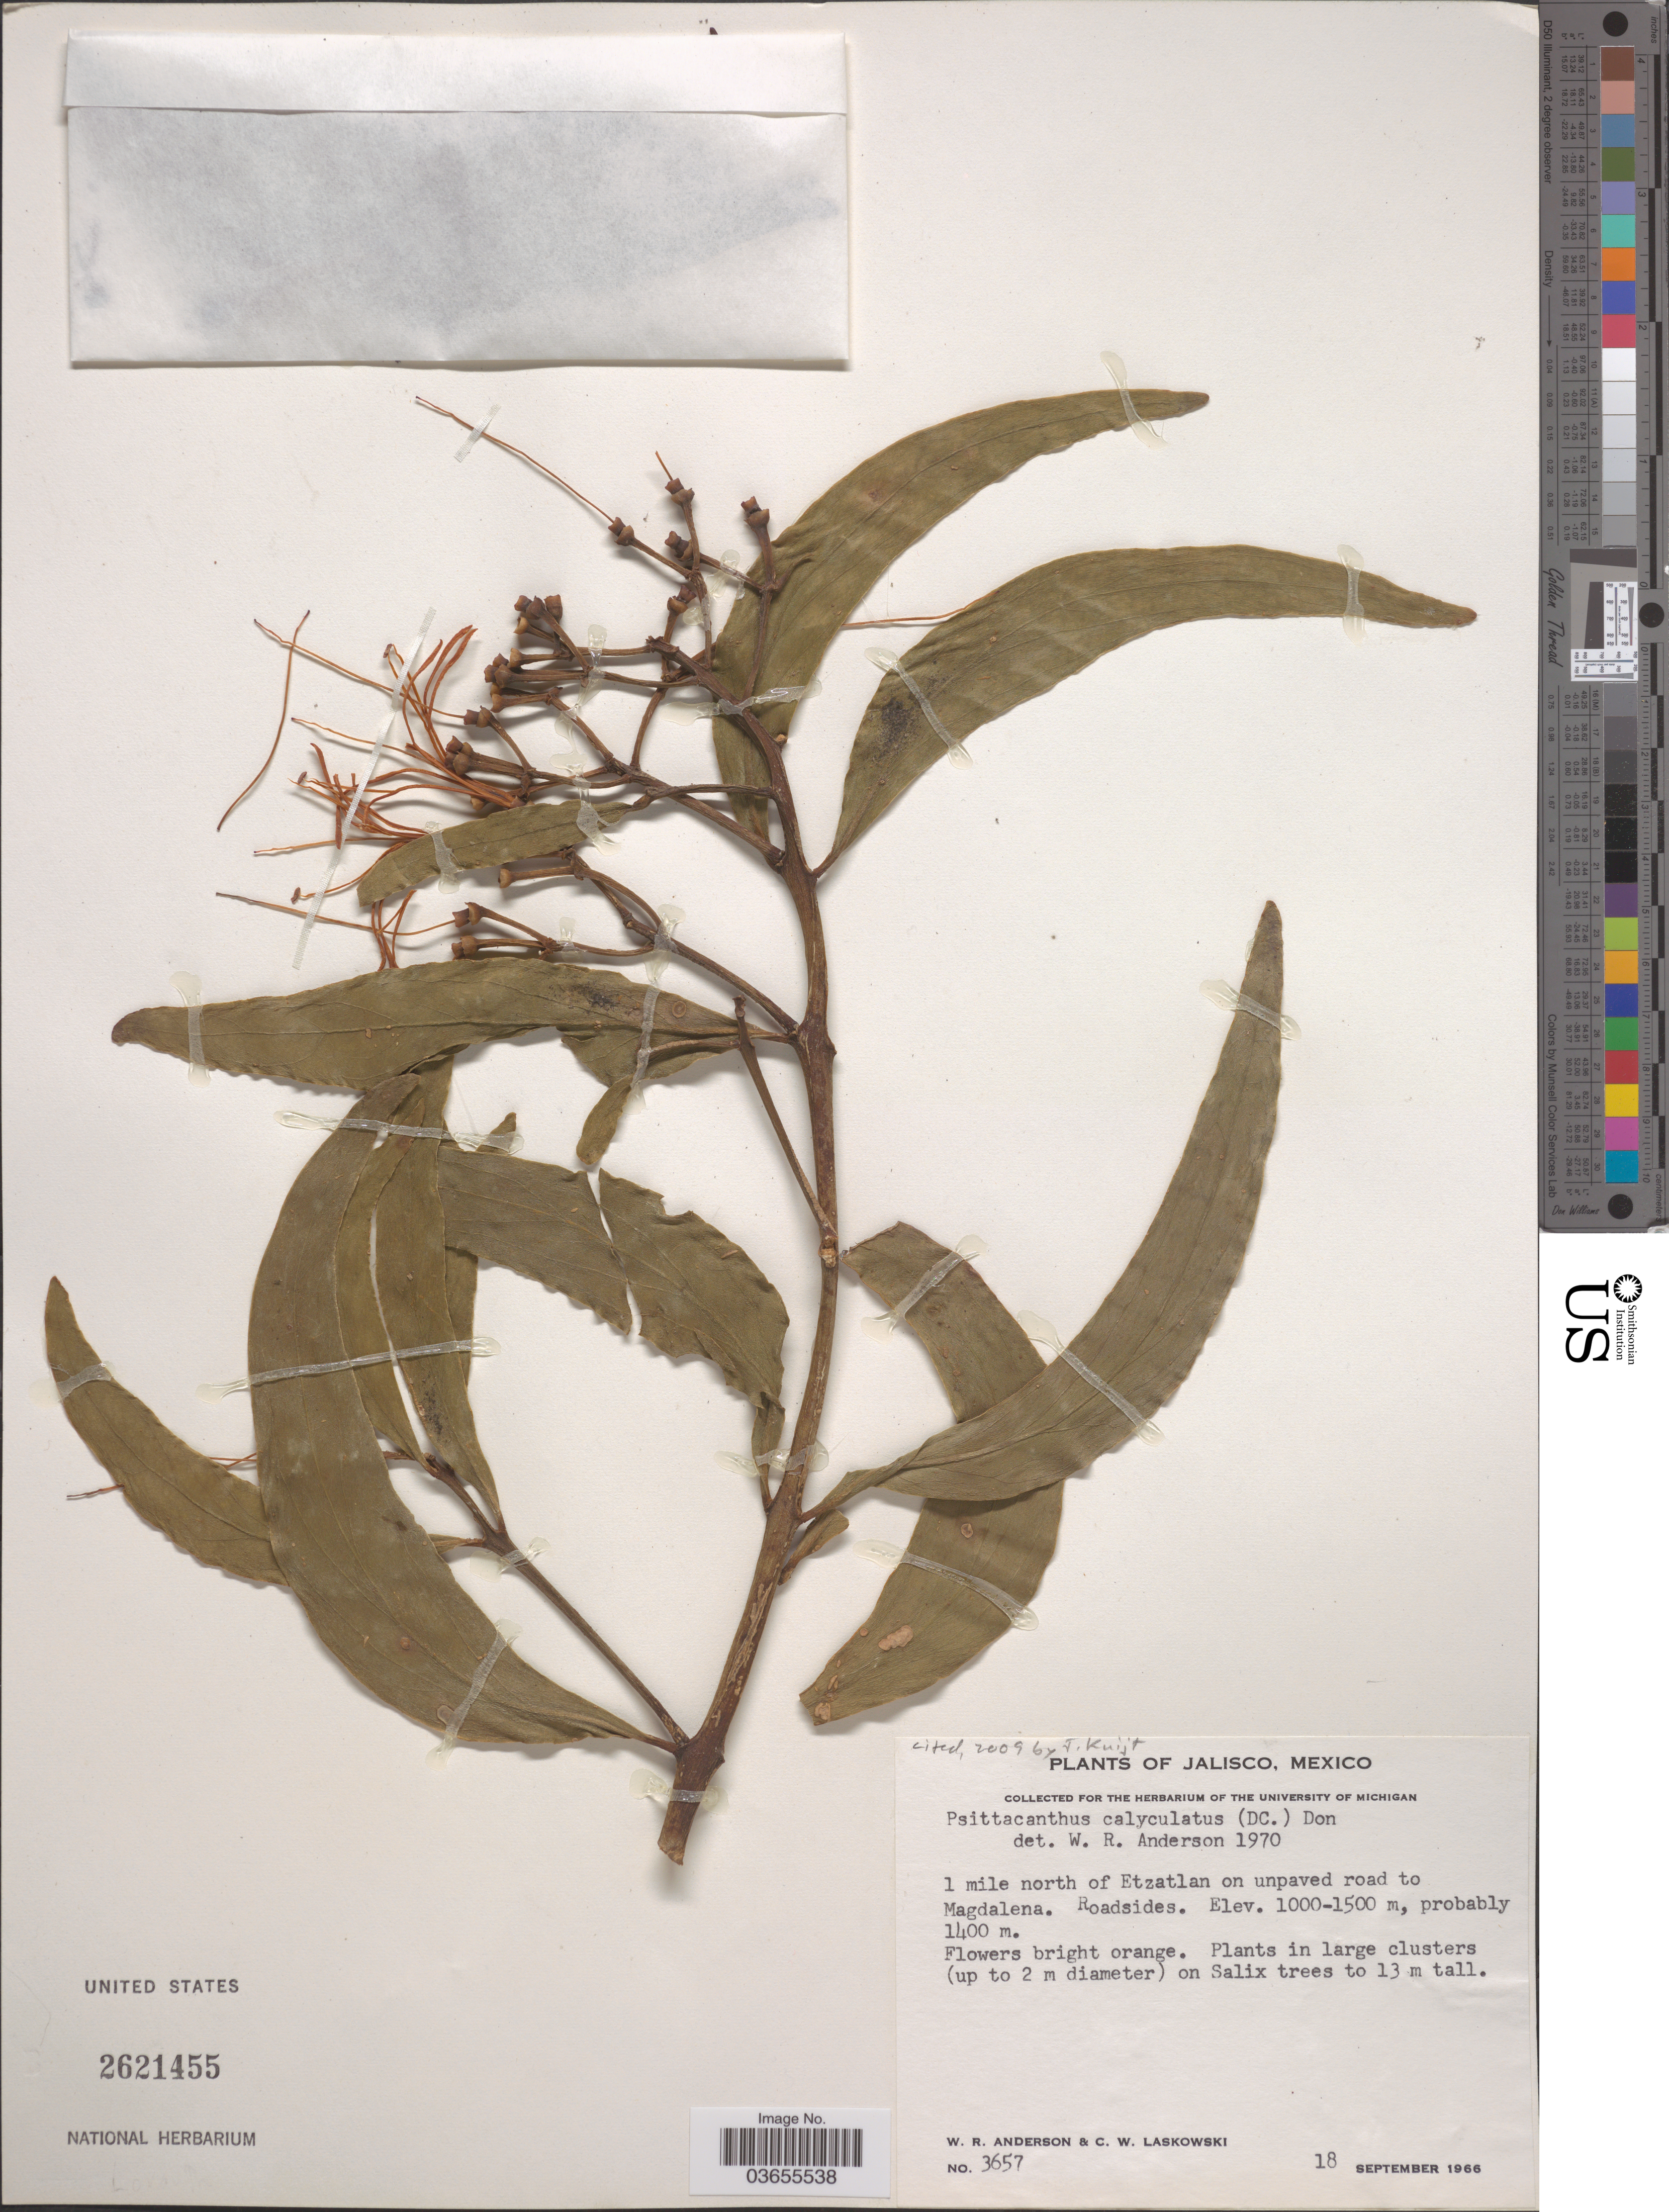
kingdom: Plantae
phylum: Tracheophyta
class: Magnoliopsida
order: Santalales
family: Loranthaceae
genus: Psittacanthus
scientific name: Psittacanthus calyculatus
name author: (DC.) G. Don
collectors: W. Anderson & C. Laskowski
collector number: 3657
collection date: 1966-09-18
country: Mexico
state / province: Jalisco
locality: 1 mile north of Etzatlan on unpaved road to Magdalena.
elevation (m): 1000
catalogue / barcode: US 2621455